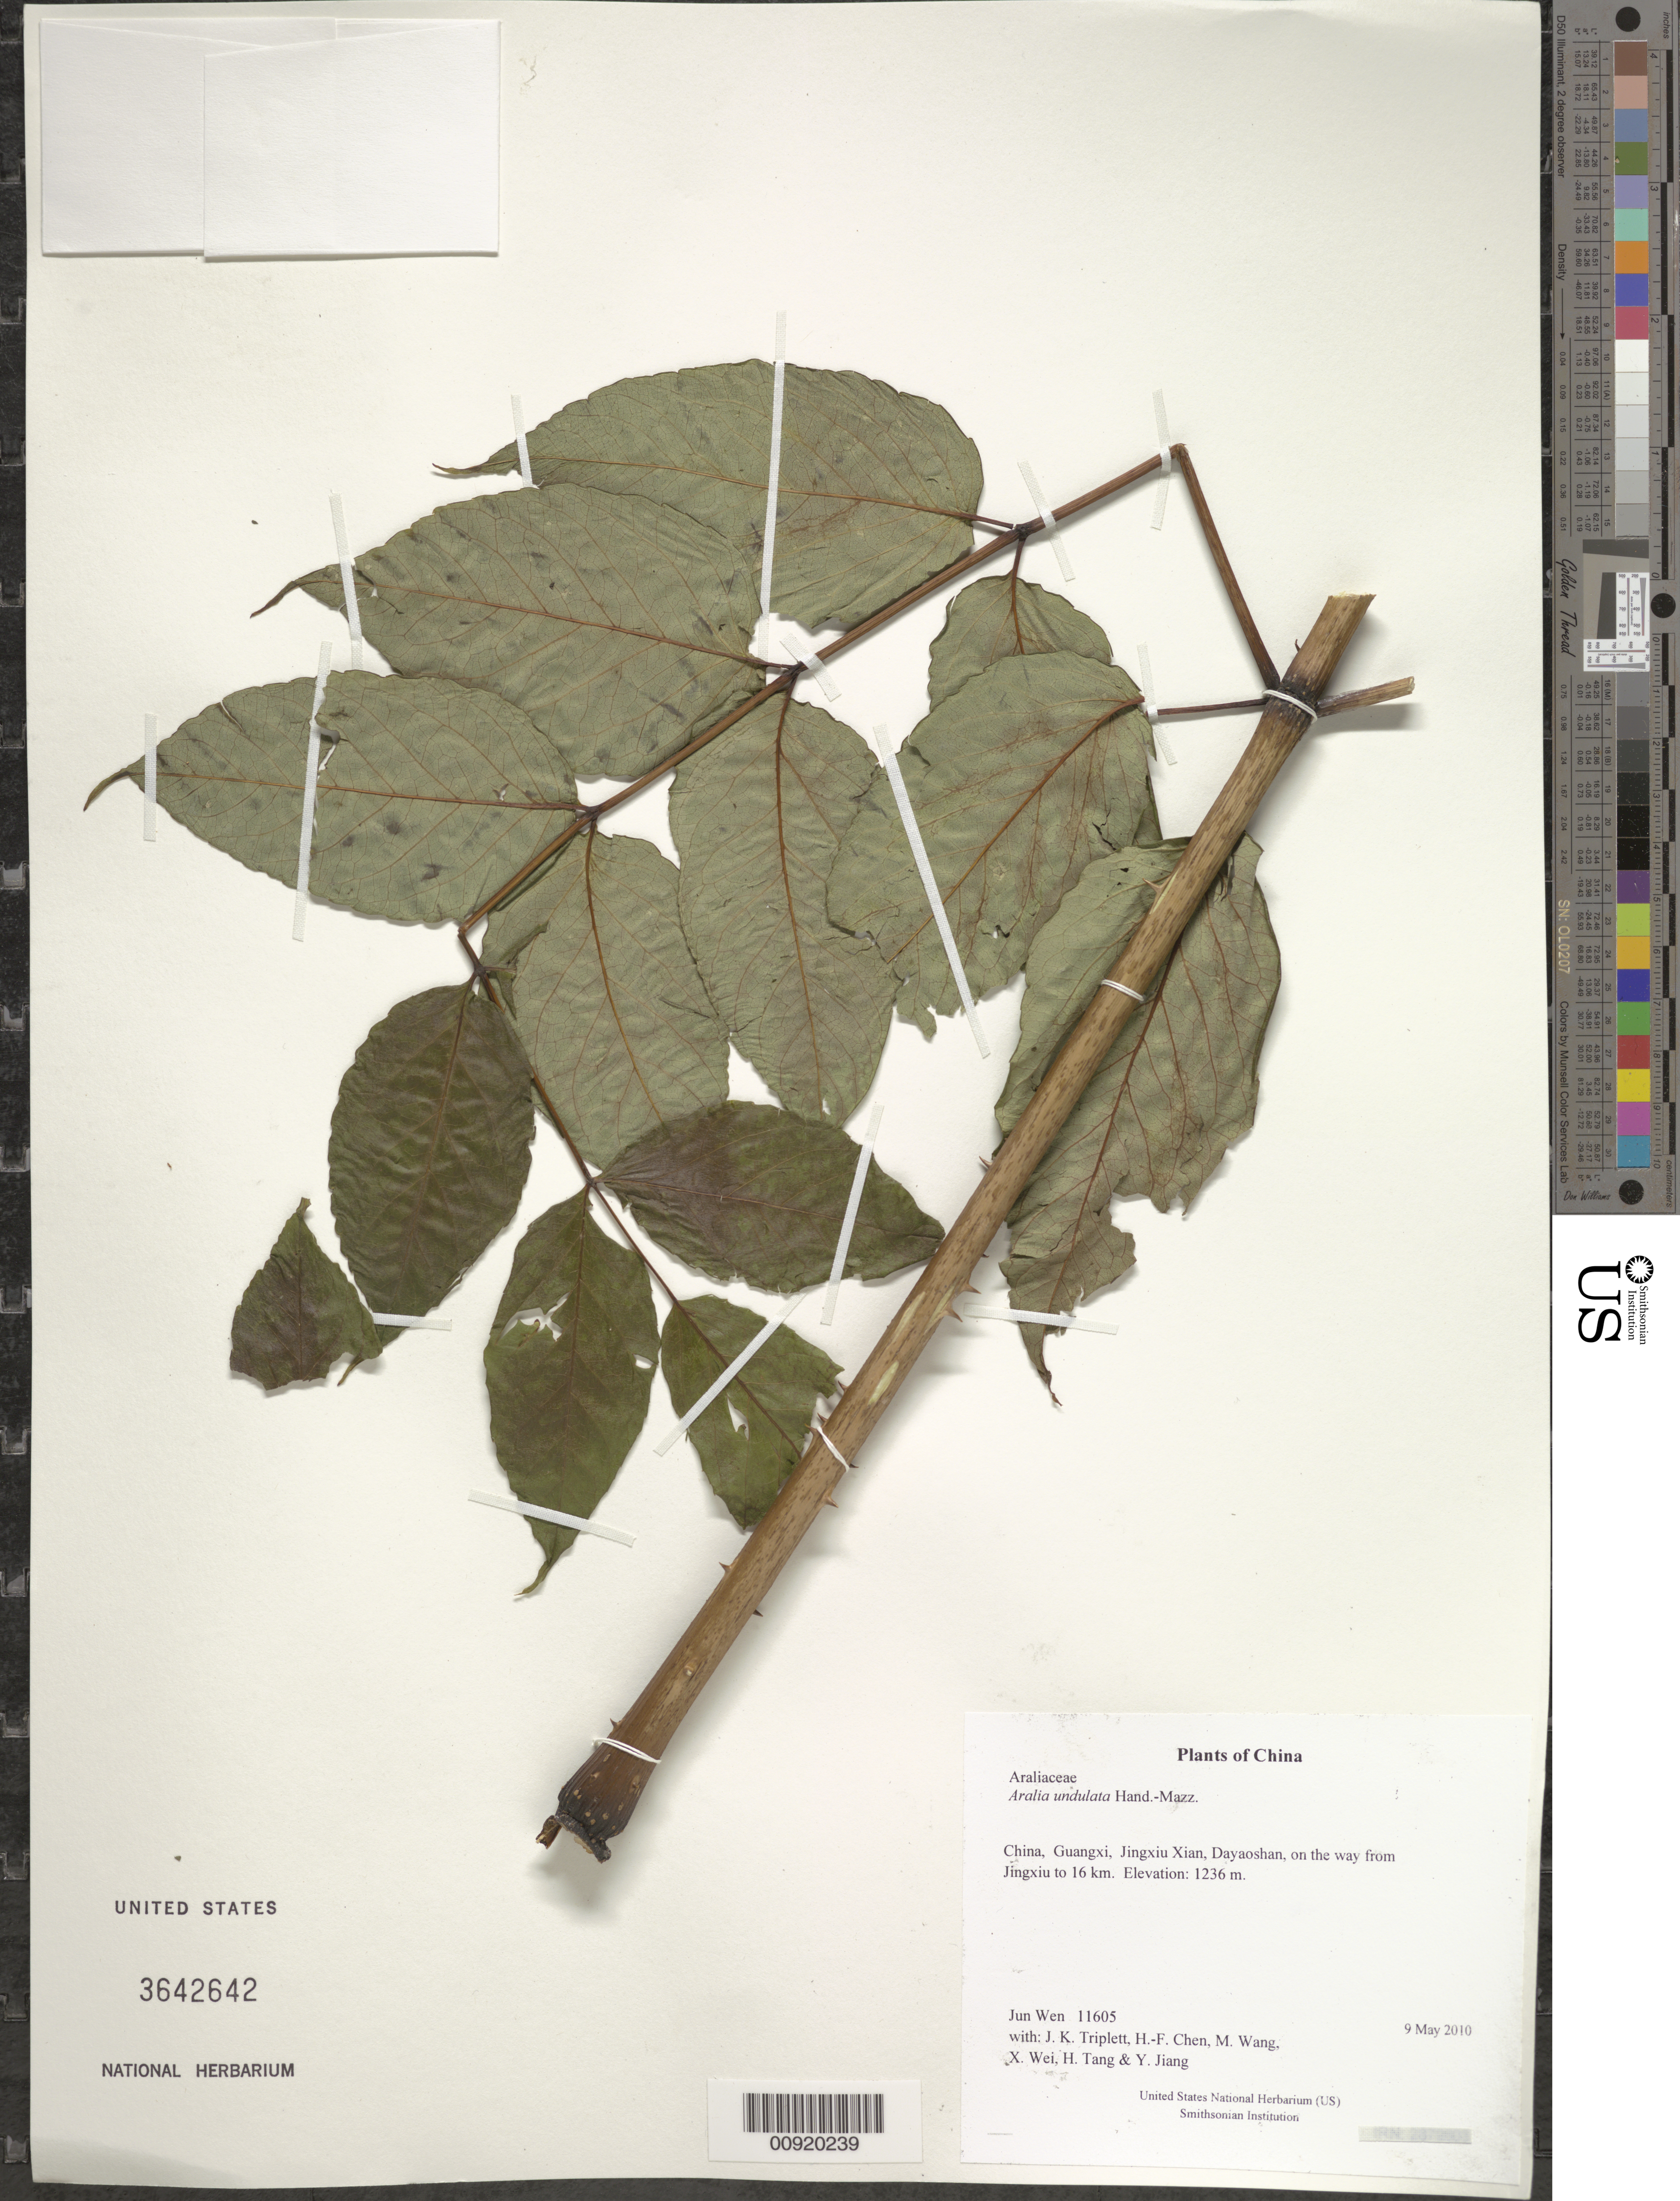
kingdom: Plantae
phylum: Tracheophyta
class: Magnoliopsida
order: Apiales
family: Araliaceae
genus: Aralia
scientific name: Aralia undulata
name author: Hand.-Mazz.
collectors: J. Wen, J. K. Triplett, H.-F. Chen, M. Wang, X. Wei, H. Tang & Y. Jiang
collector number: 11605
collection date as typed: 9 May 2010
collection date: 2010-05-09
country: China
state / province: Guangxi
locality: Jingxiu Xian, Dayaoshan, on the way from Jingxiu to 16 km.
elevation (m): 1236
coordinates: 24 09.624 N, 110 12.980 E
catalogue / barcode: US 3642642